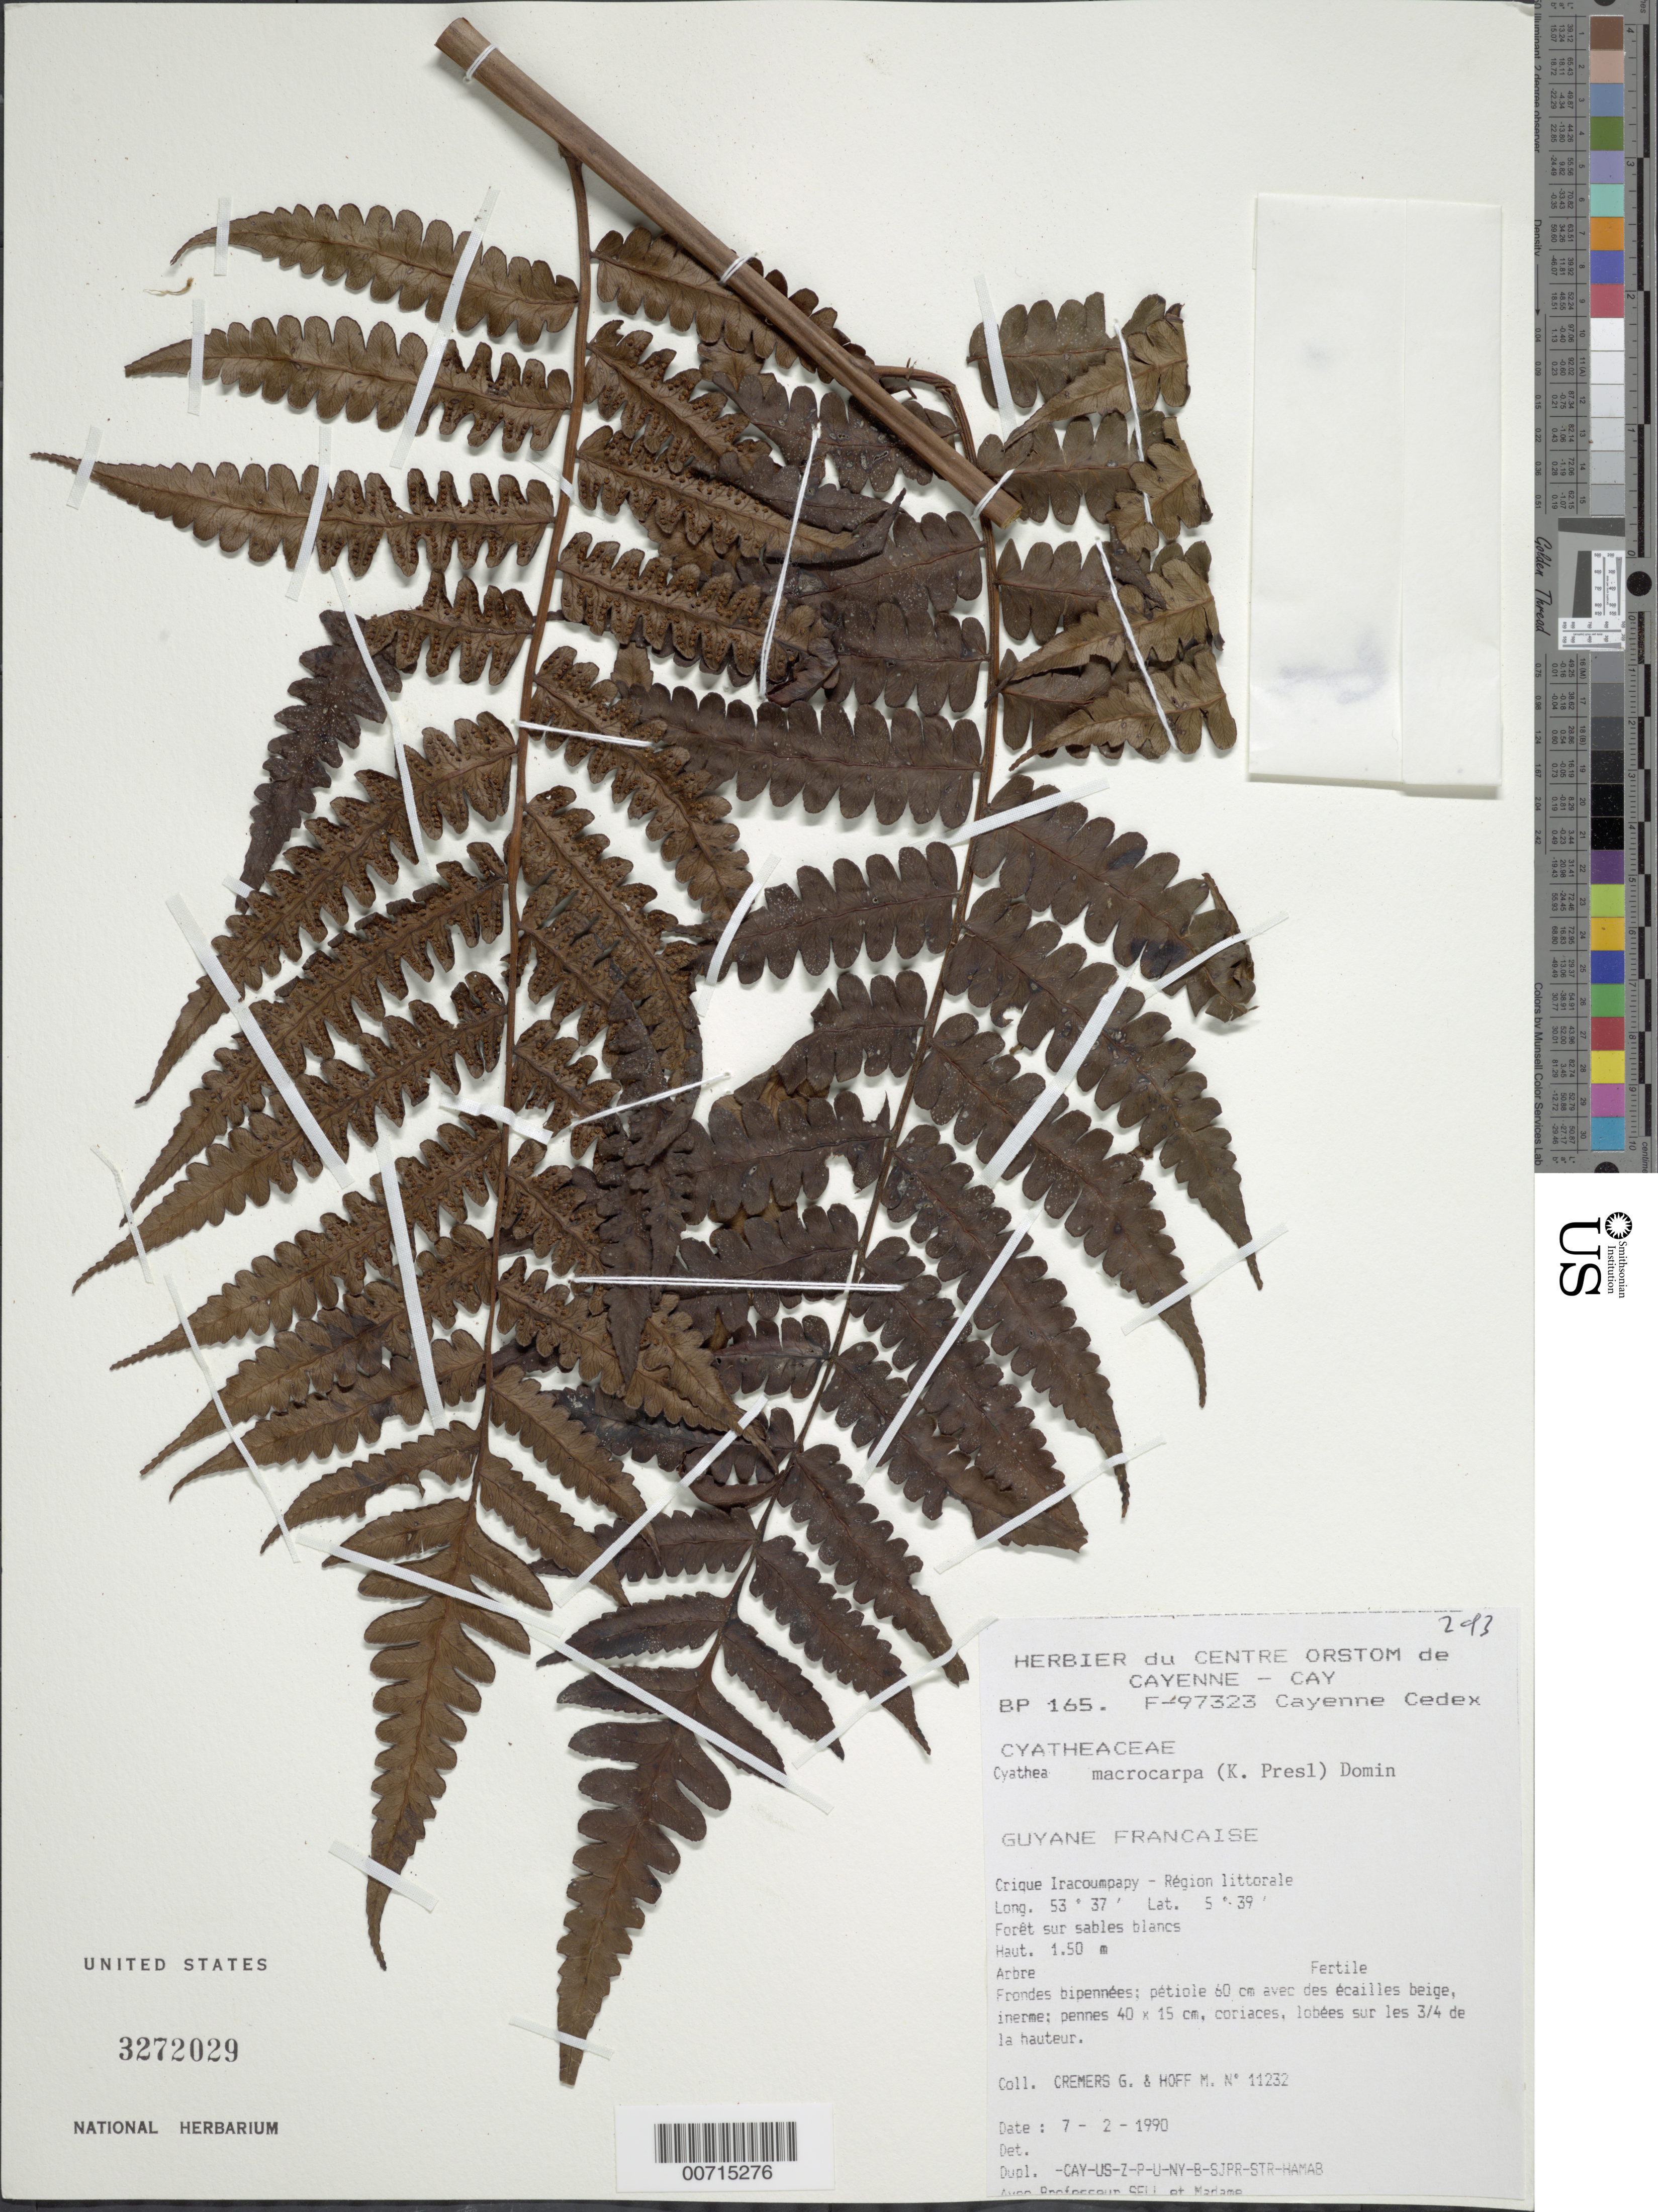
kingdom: Plantae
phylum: Tracheophyta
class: Polypodiopsida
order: Cyatheales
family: Cyatheaceae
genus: Cyathea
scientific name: Cyathea macrocarpa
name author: (C. Presl) Domin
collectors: G. Cremers & M. Hoff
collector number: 11232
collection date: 1990-02-07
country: French Guiana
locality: Guyane Francaise, Crique Iracoumpapy - Region littorale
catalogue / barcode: US 3272029